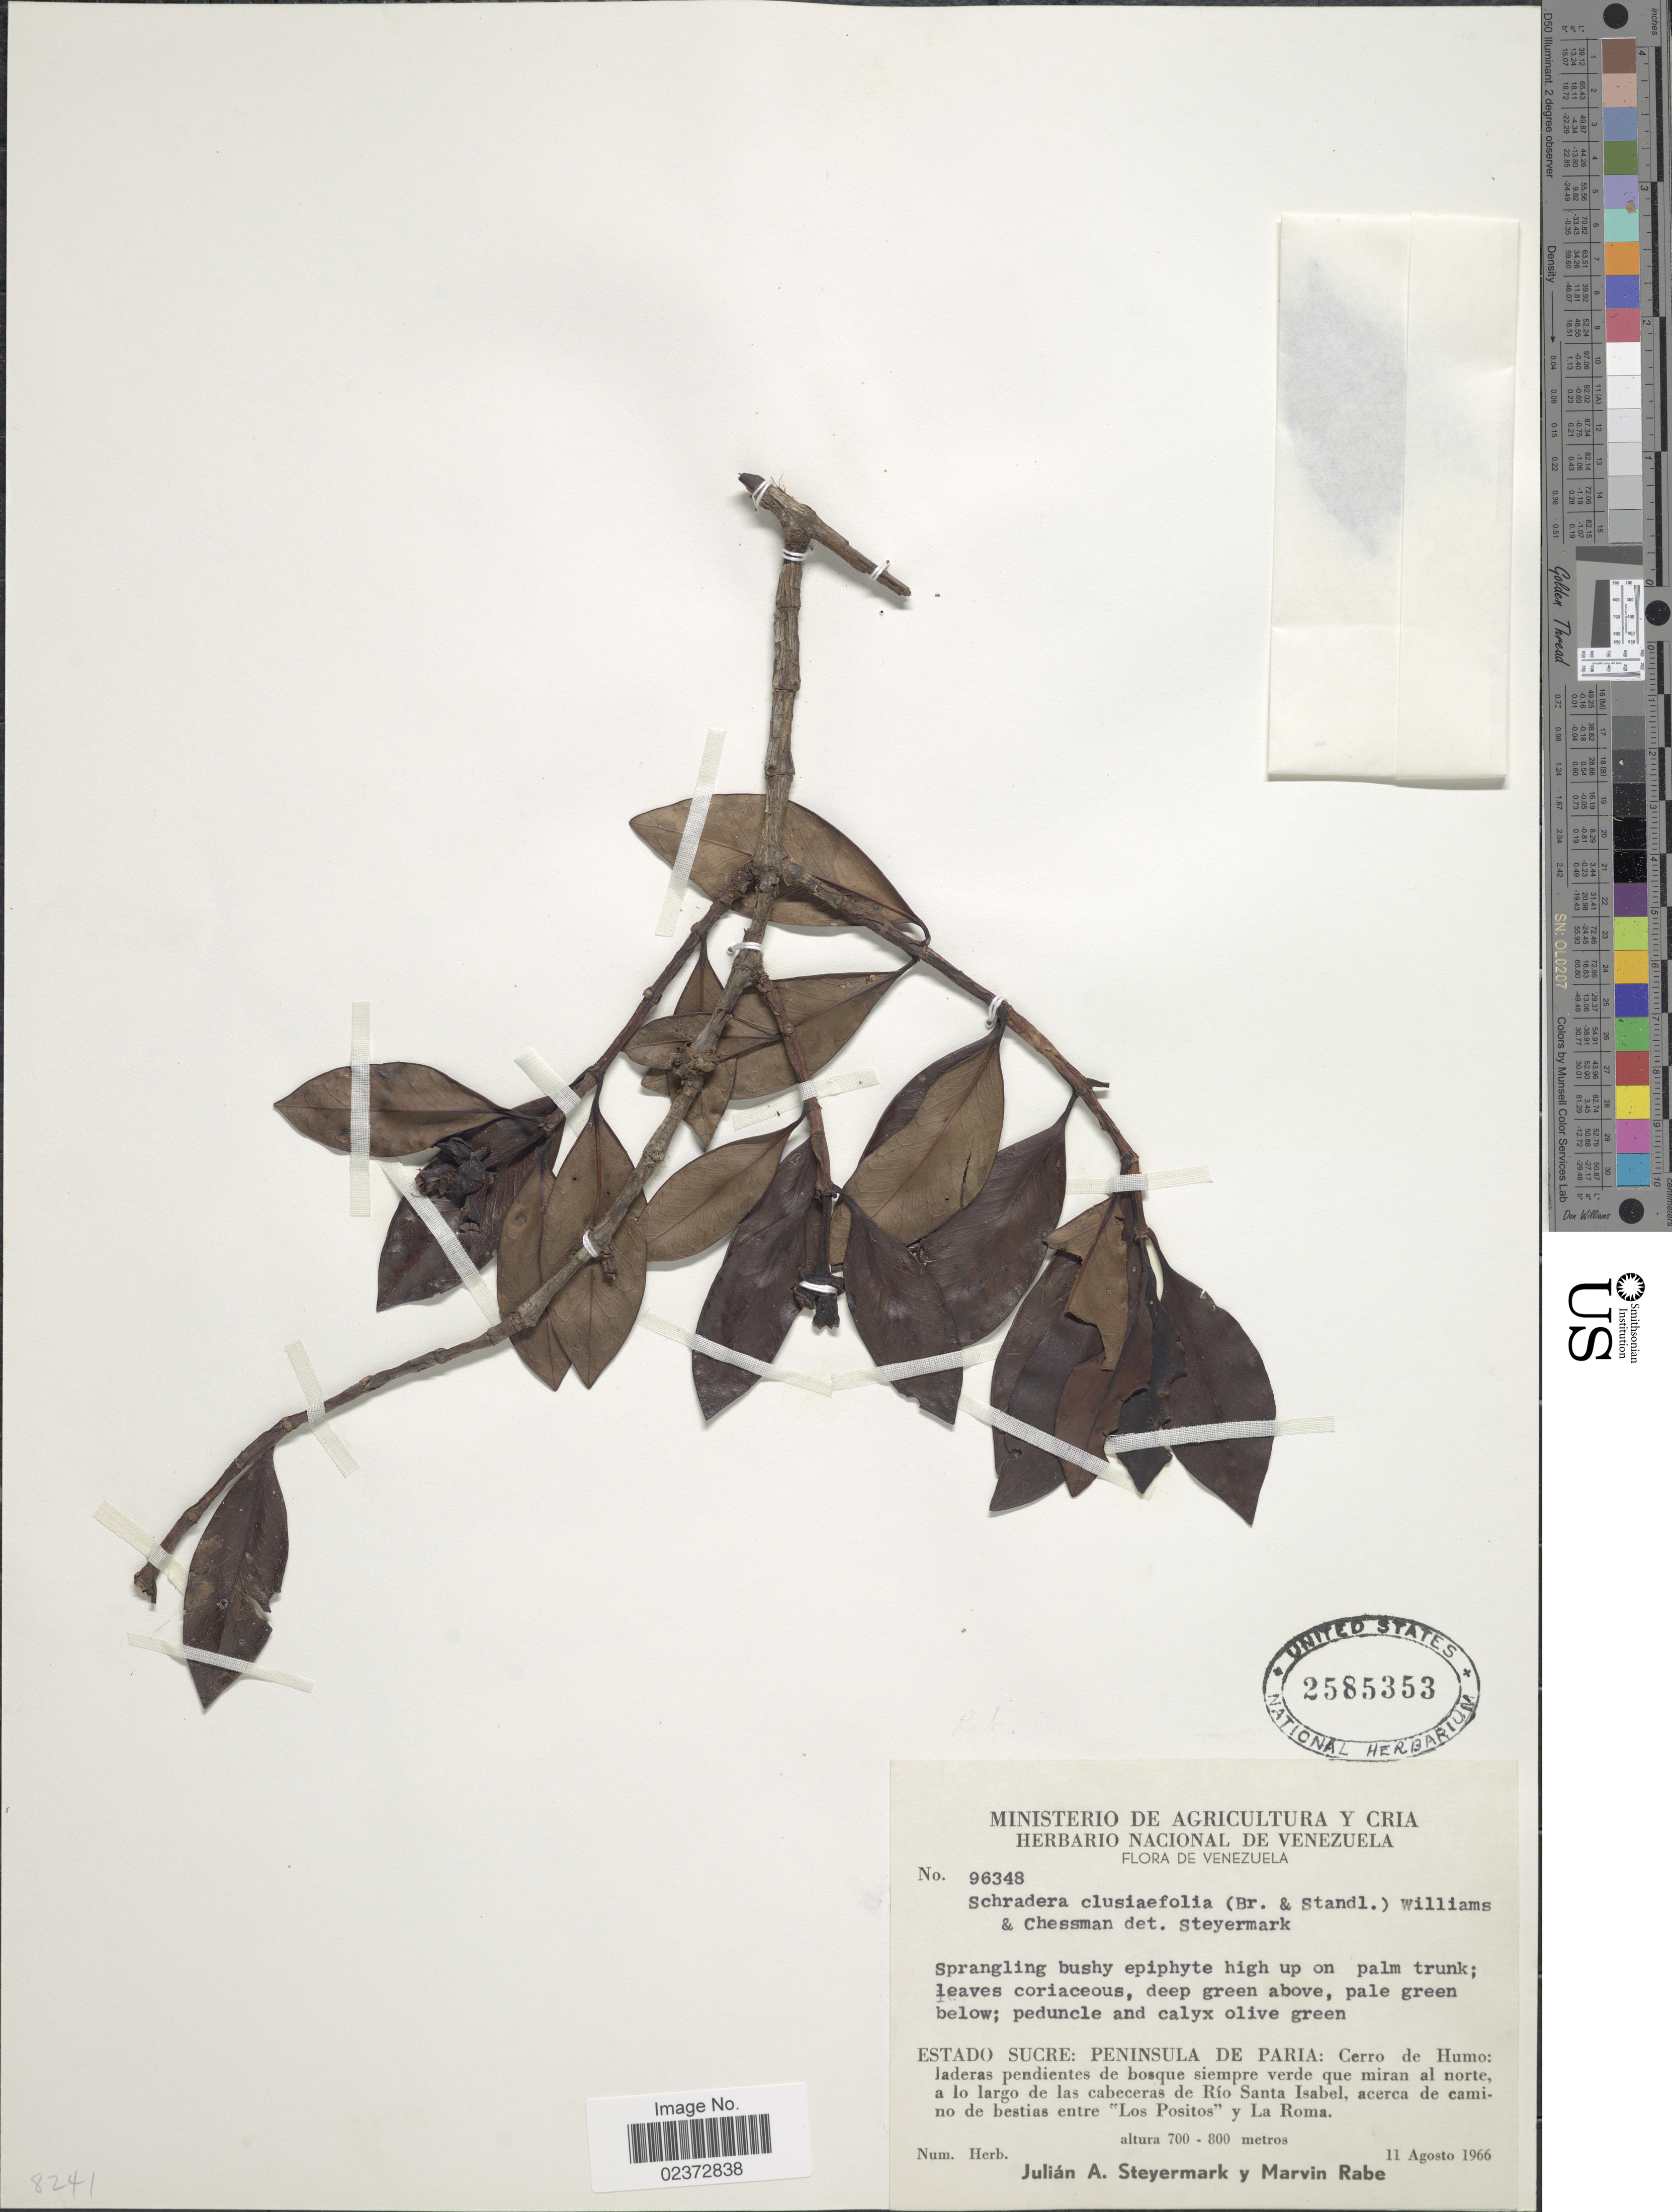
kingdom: Plantae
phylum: Tracheophyta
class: Magnoliopsida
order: Gentianales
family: Rubiaceae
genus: Schradera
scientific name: Schradera clusiifolia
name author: (Britton & Standl.) R.O. Williams & Cheesman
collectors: J. Steyermark & M. Rabe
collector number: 96348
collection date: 1966-08-11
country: Venezuela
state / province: Sucre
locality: Peninsula De Paria: Cerro de Humo; laderas pendientes de bosque siempre verde que miran al norte, al lo largo de las cabeceras de Río Santa Isabel, acerca de camino de bestias entre 'Los Positos' y La Roma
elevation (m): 700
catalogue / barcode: US 2585353